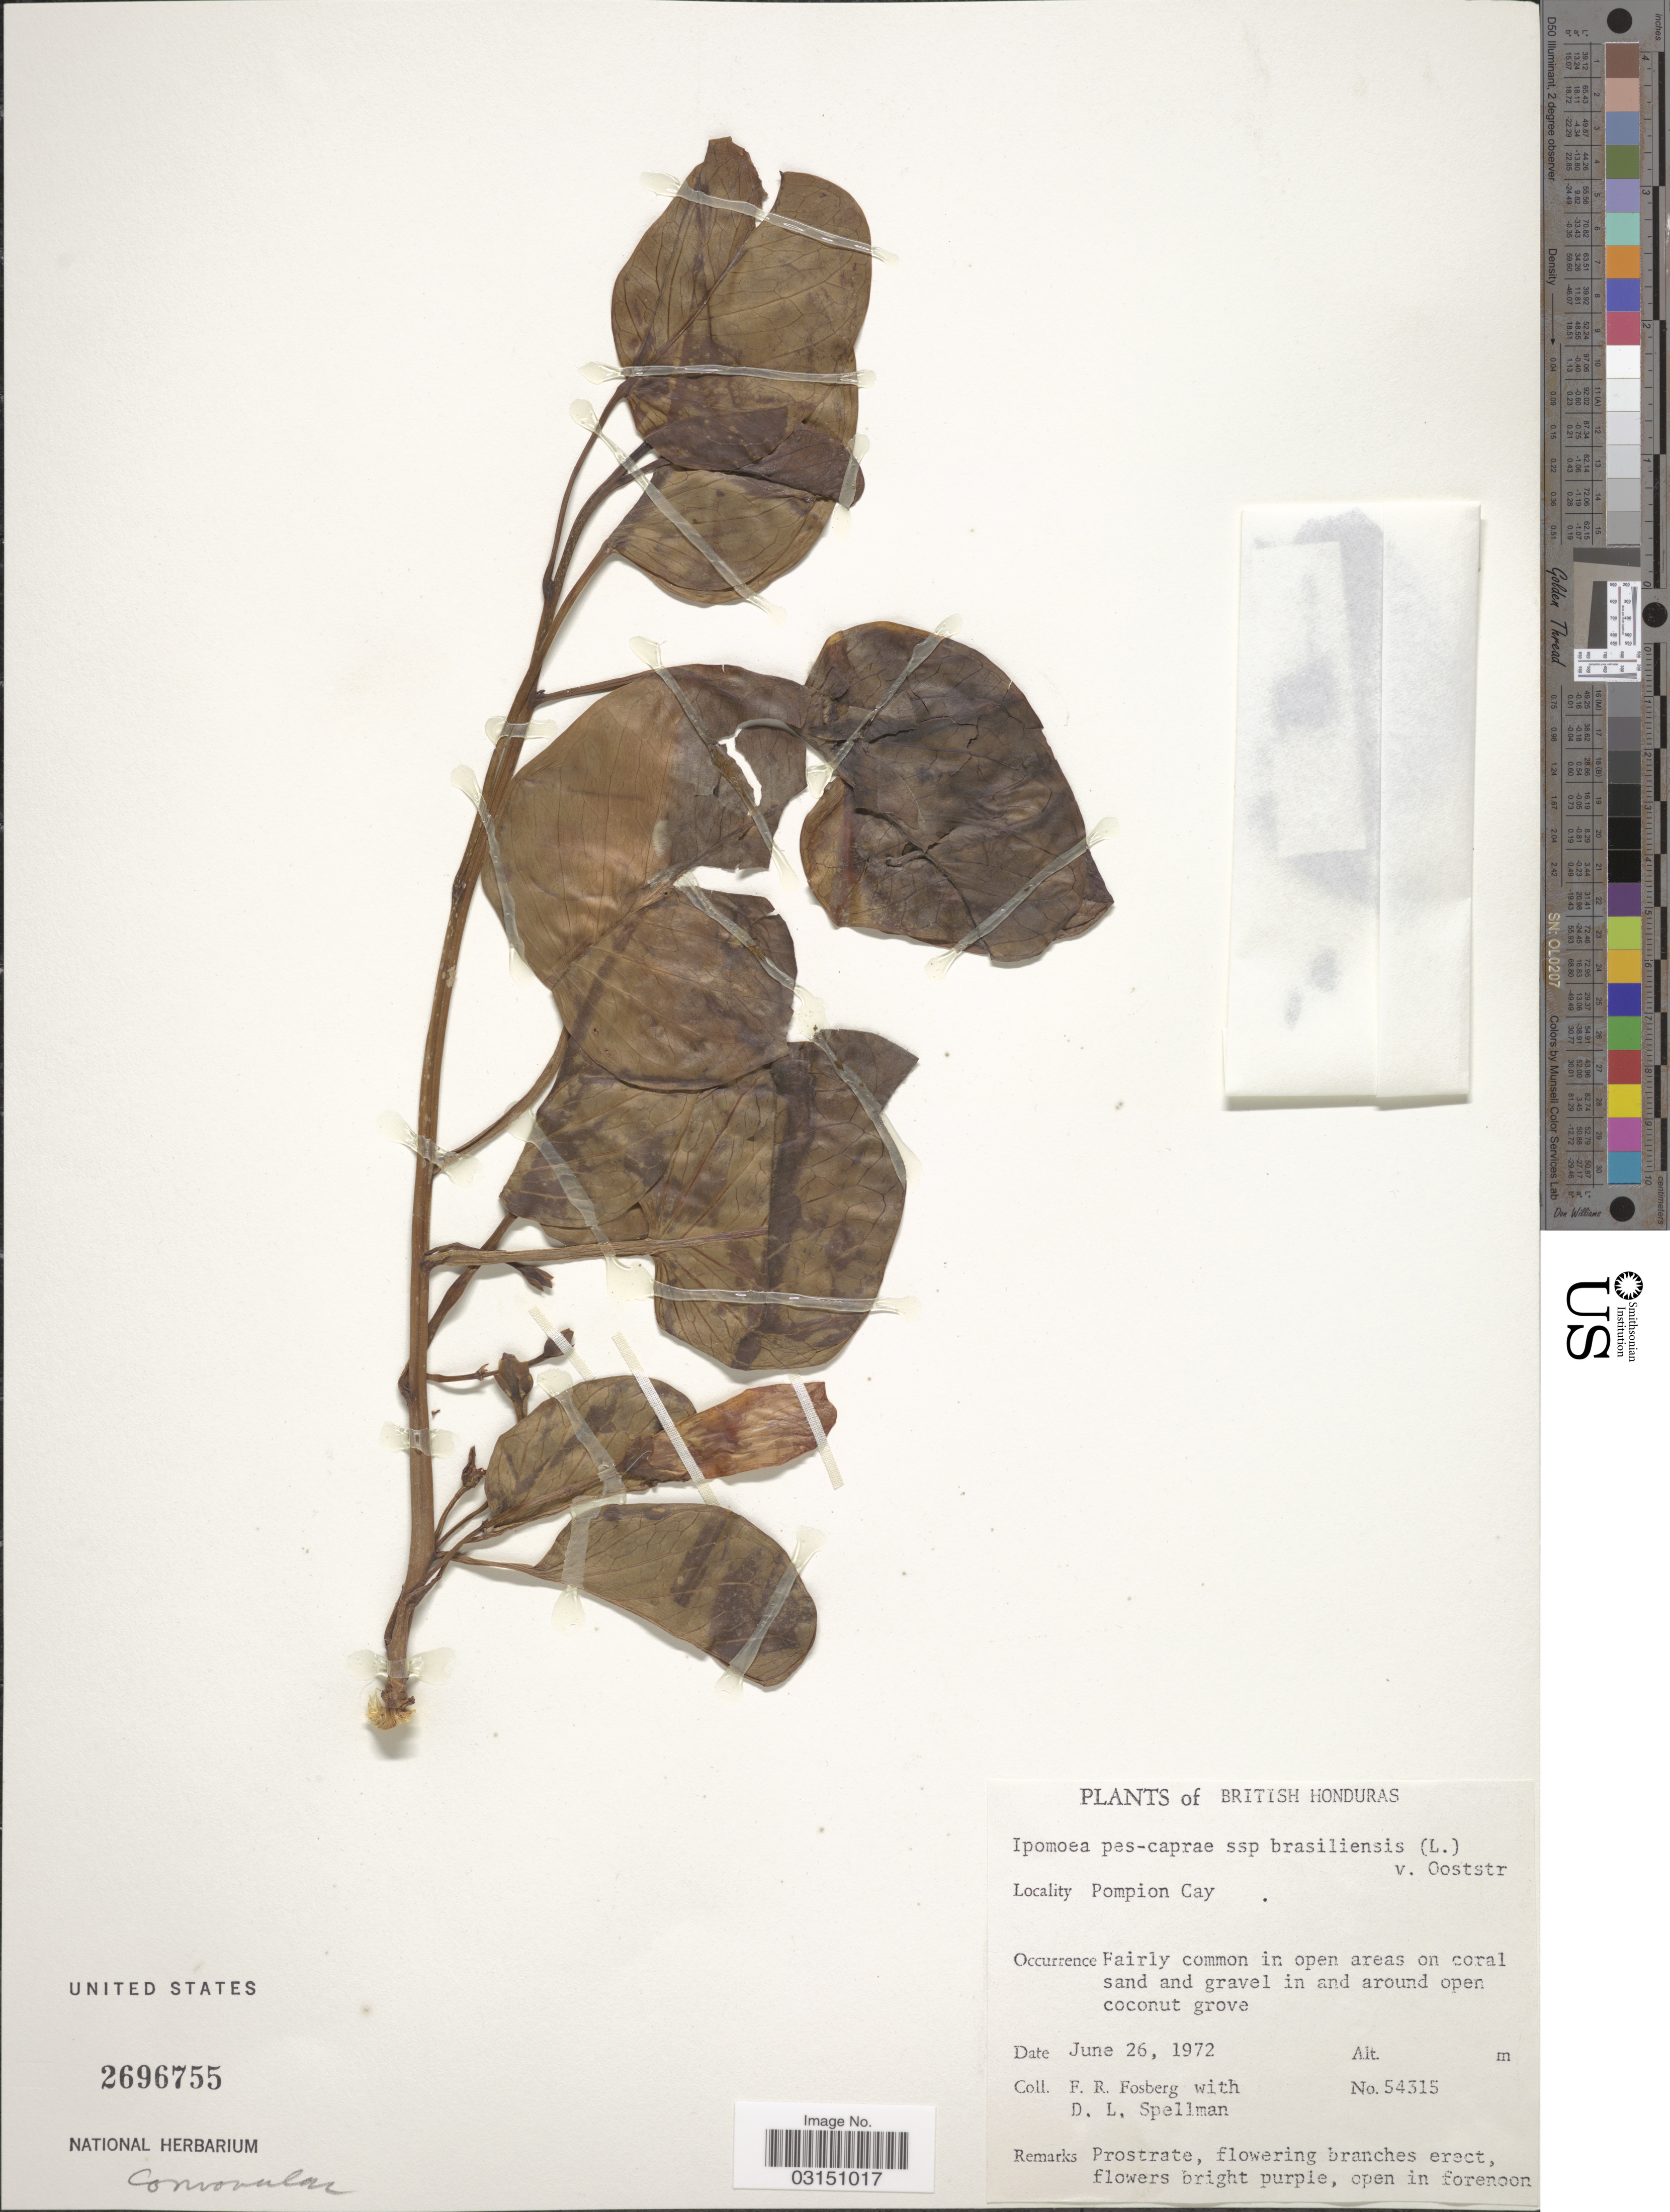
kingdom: Plantae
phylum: Tracheophyta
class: Magnoliopsida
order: Solanales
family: Convolvulaceae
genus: Ipomoea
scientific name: Ipomoea pes-caprae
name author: (L.) R. Br.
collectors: F. R. Fosberg & D. L. Spellman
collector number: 545315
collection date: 1972-06-26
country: Belize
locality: British Honduras. Pompion Cay, in and around open coconut grove.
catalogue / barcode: US 2696755